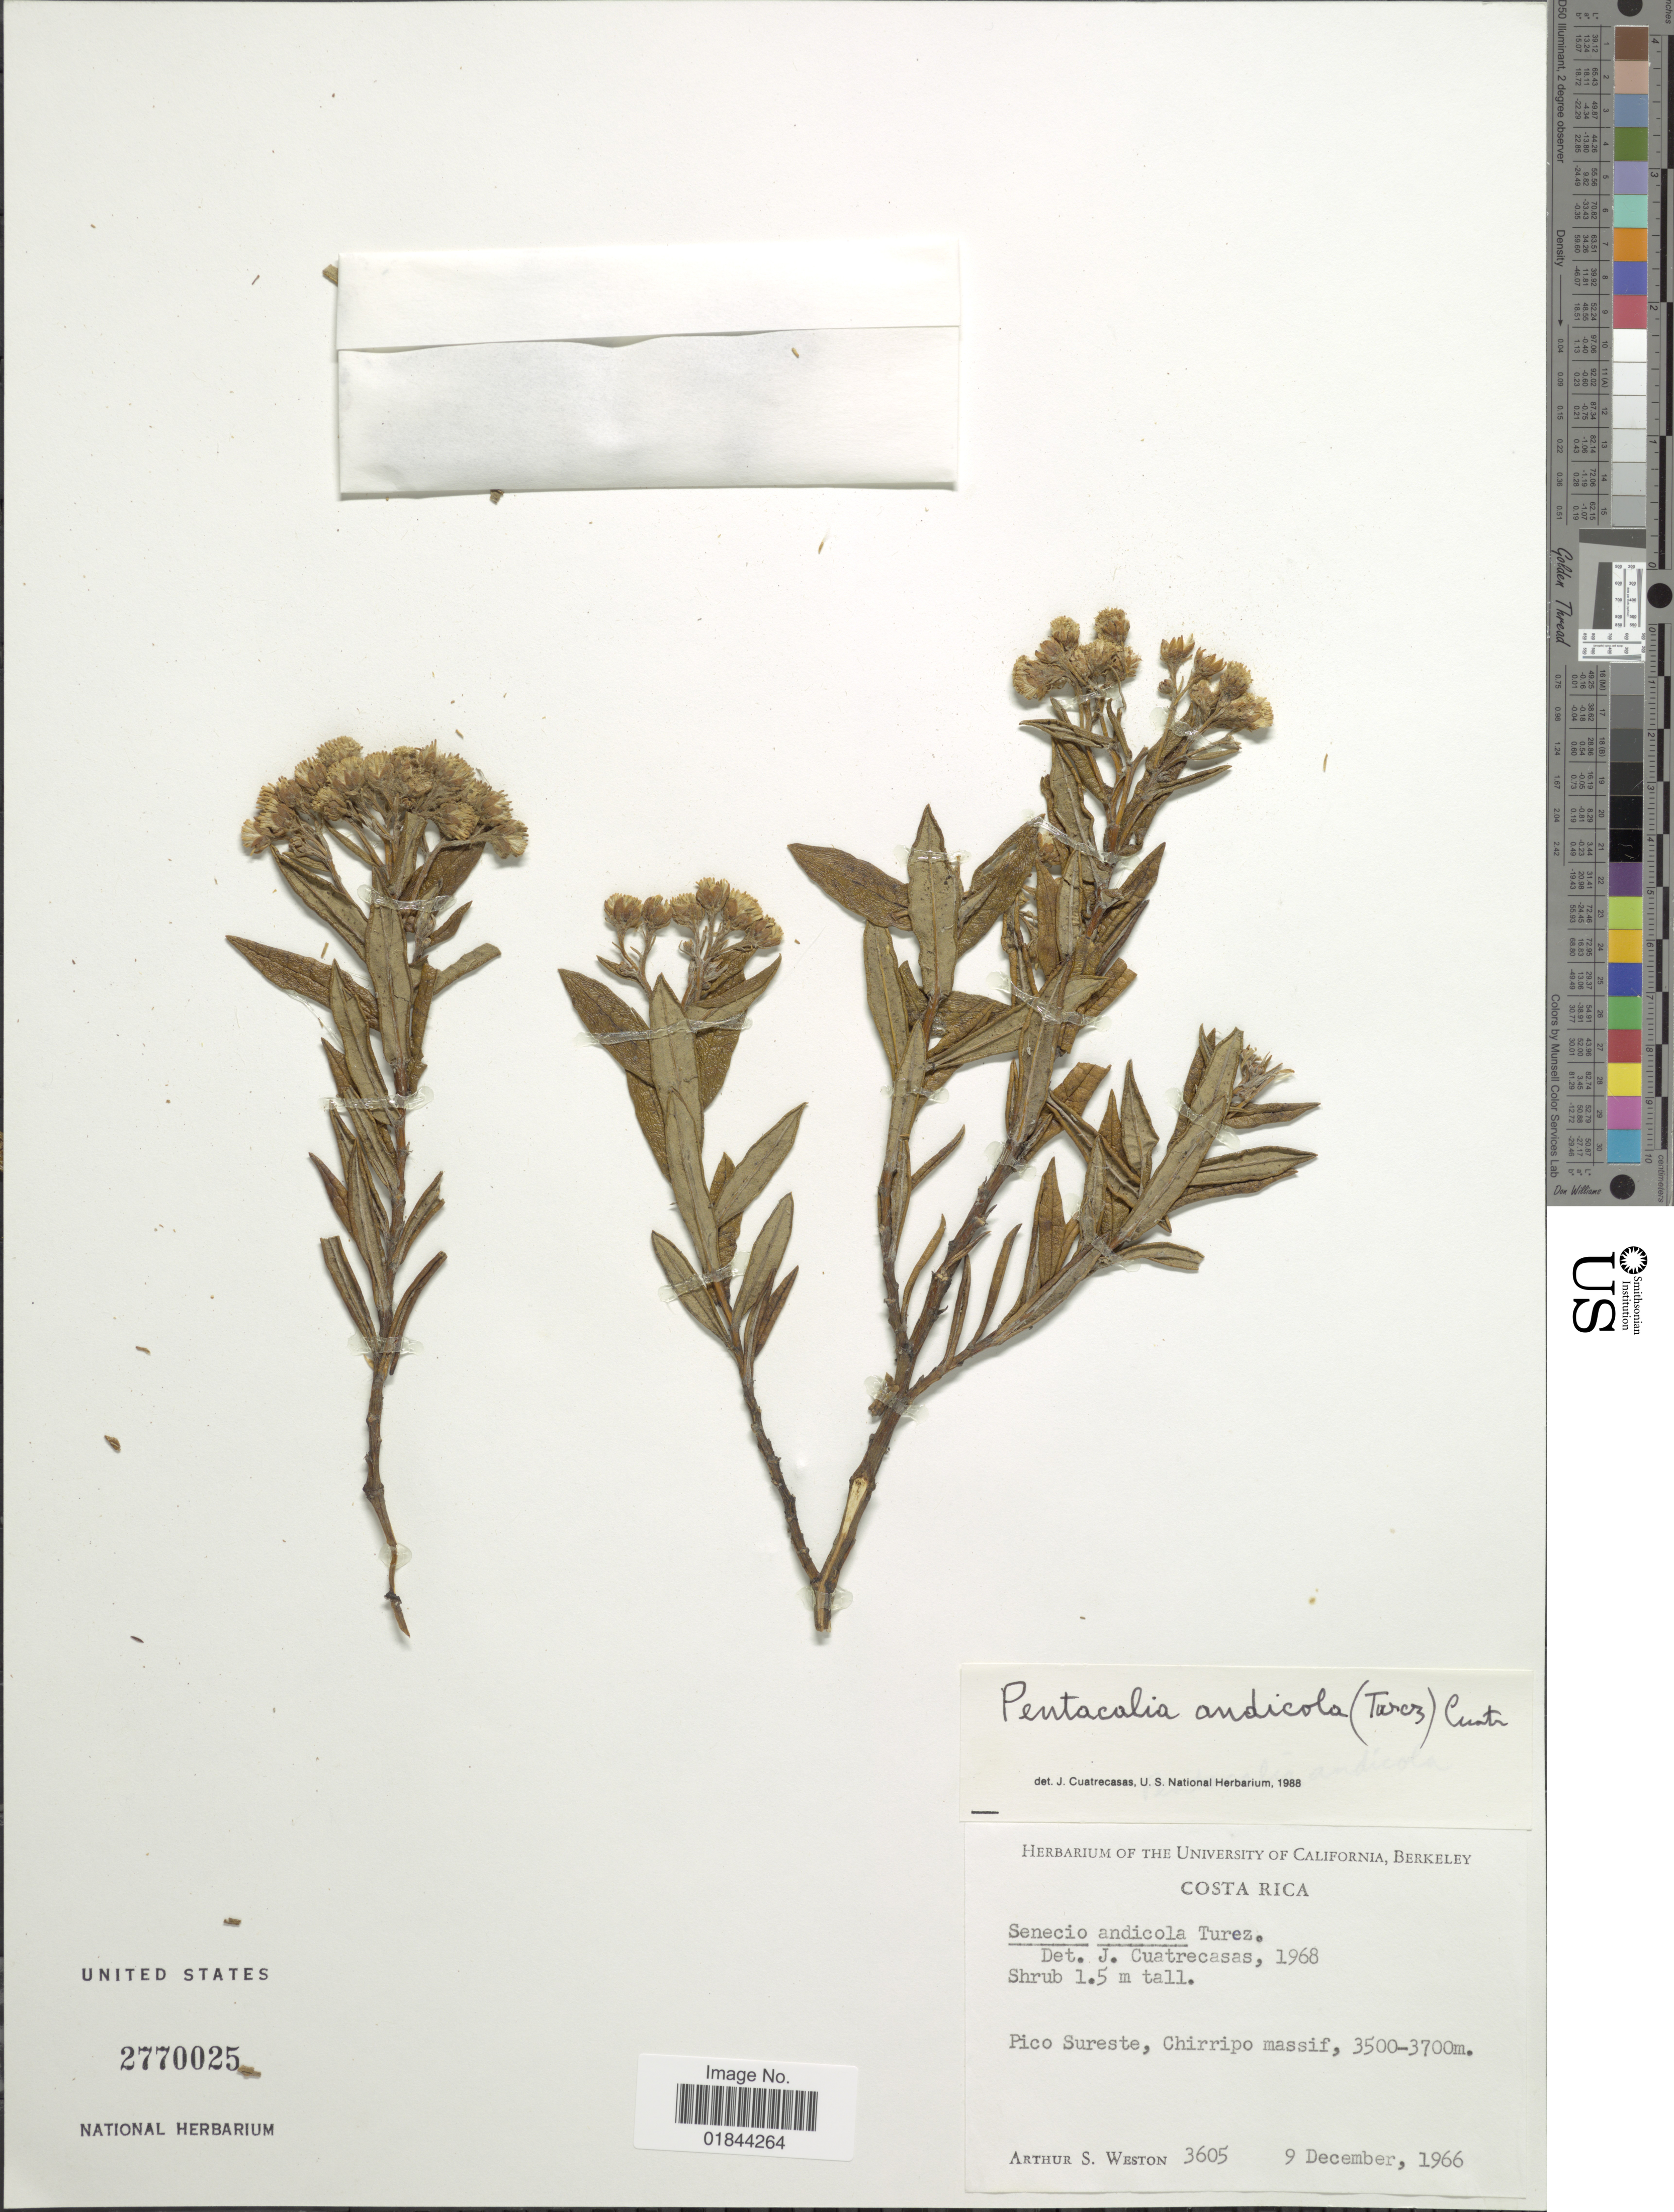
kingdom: Plantae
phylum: Tracheophyta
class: Magnoliopsida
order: Asterales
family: Asteraceae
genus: Pentacalia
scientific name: Pentacalia andicola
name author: (Turcz.) Cuatrec.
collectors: A. Weston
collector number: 3605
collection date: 1966-12-09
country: Costa Rica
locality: Pico Sureste, Chirripo massif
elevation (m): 3500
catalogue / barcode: US 2770025